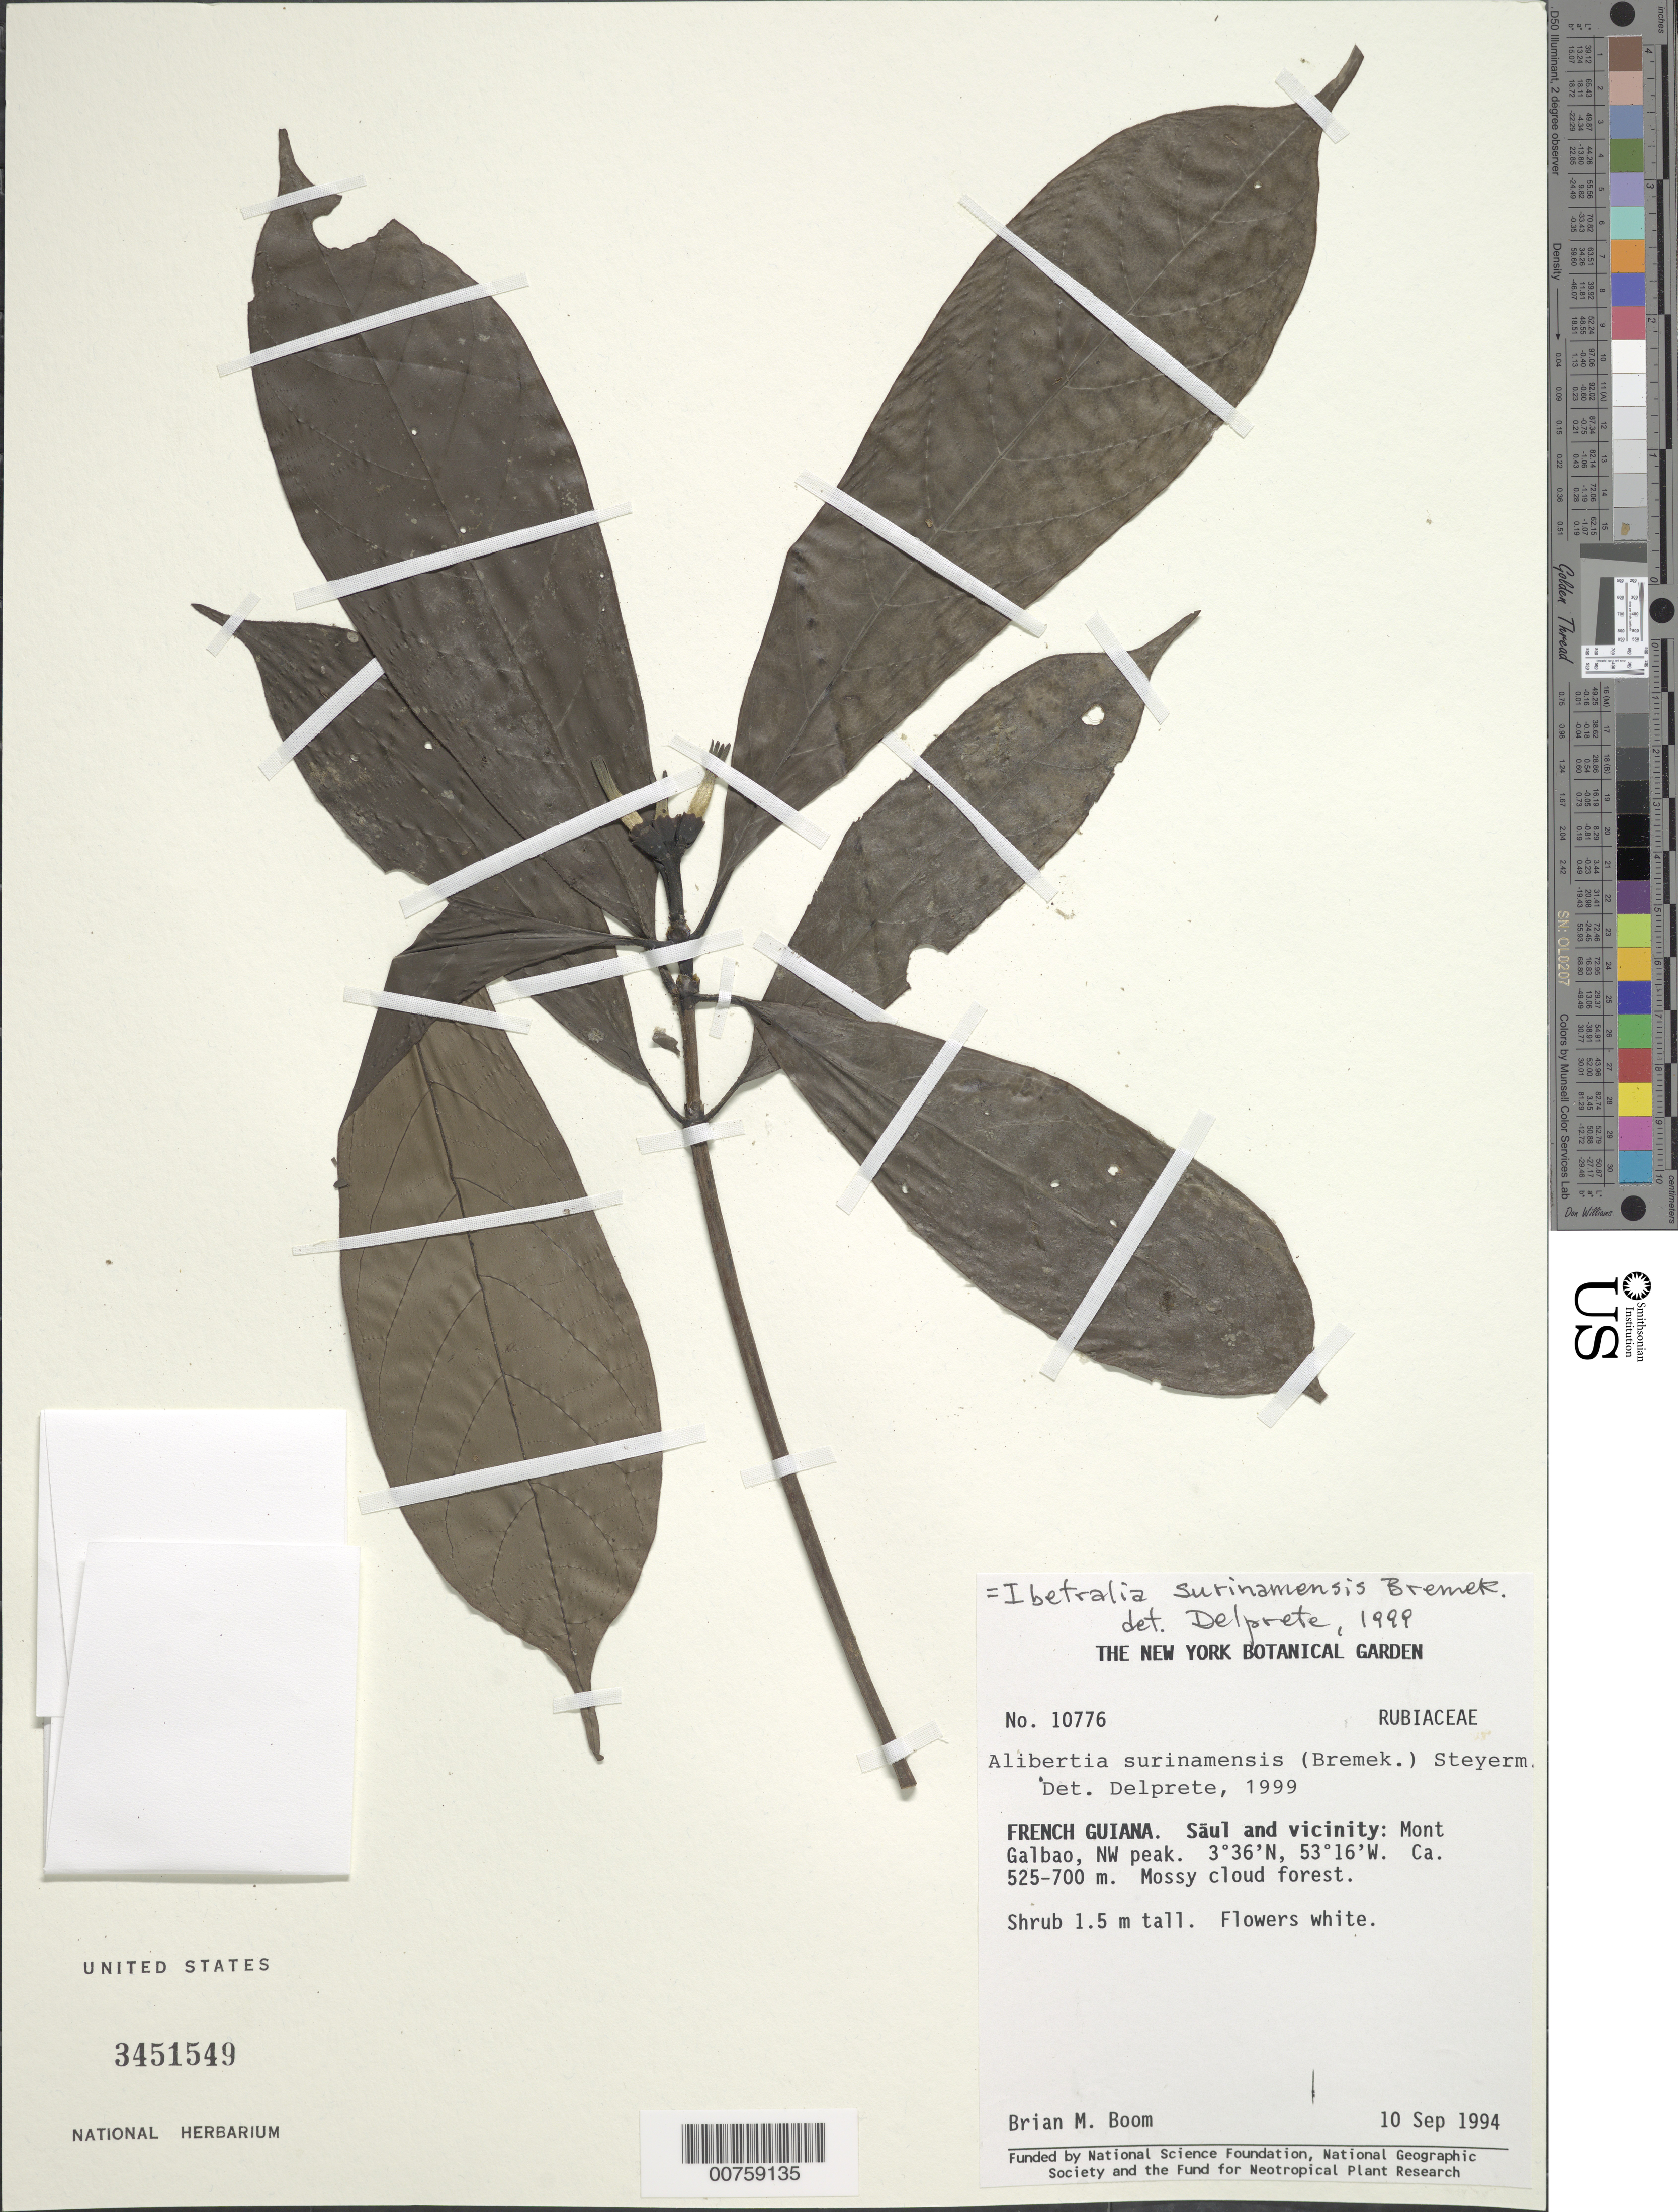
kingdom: Plantae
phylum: Tracheophyta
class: Magnoliopsida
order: Gentianales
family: Rubiaceae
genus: Ibetralia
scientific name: Ibetralia surinamensis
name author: Bremek.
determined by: Delprete, P. G., Herb. de Guyane Cay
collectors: B. M. Boom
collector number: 10776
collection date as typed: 10-Sep-94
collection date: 1994-09-10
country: French Guiana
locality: Saül, Mont Galbao, NW peak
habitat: Mossy cloud forest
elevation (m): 525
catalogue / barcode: US 3451549